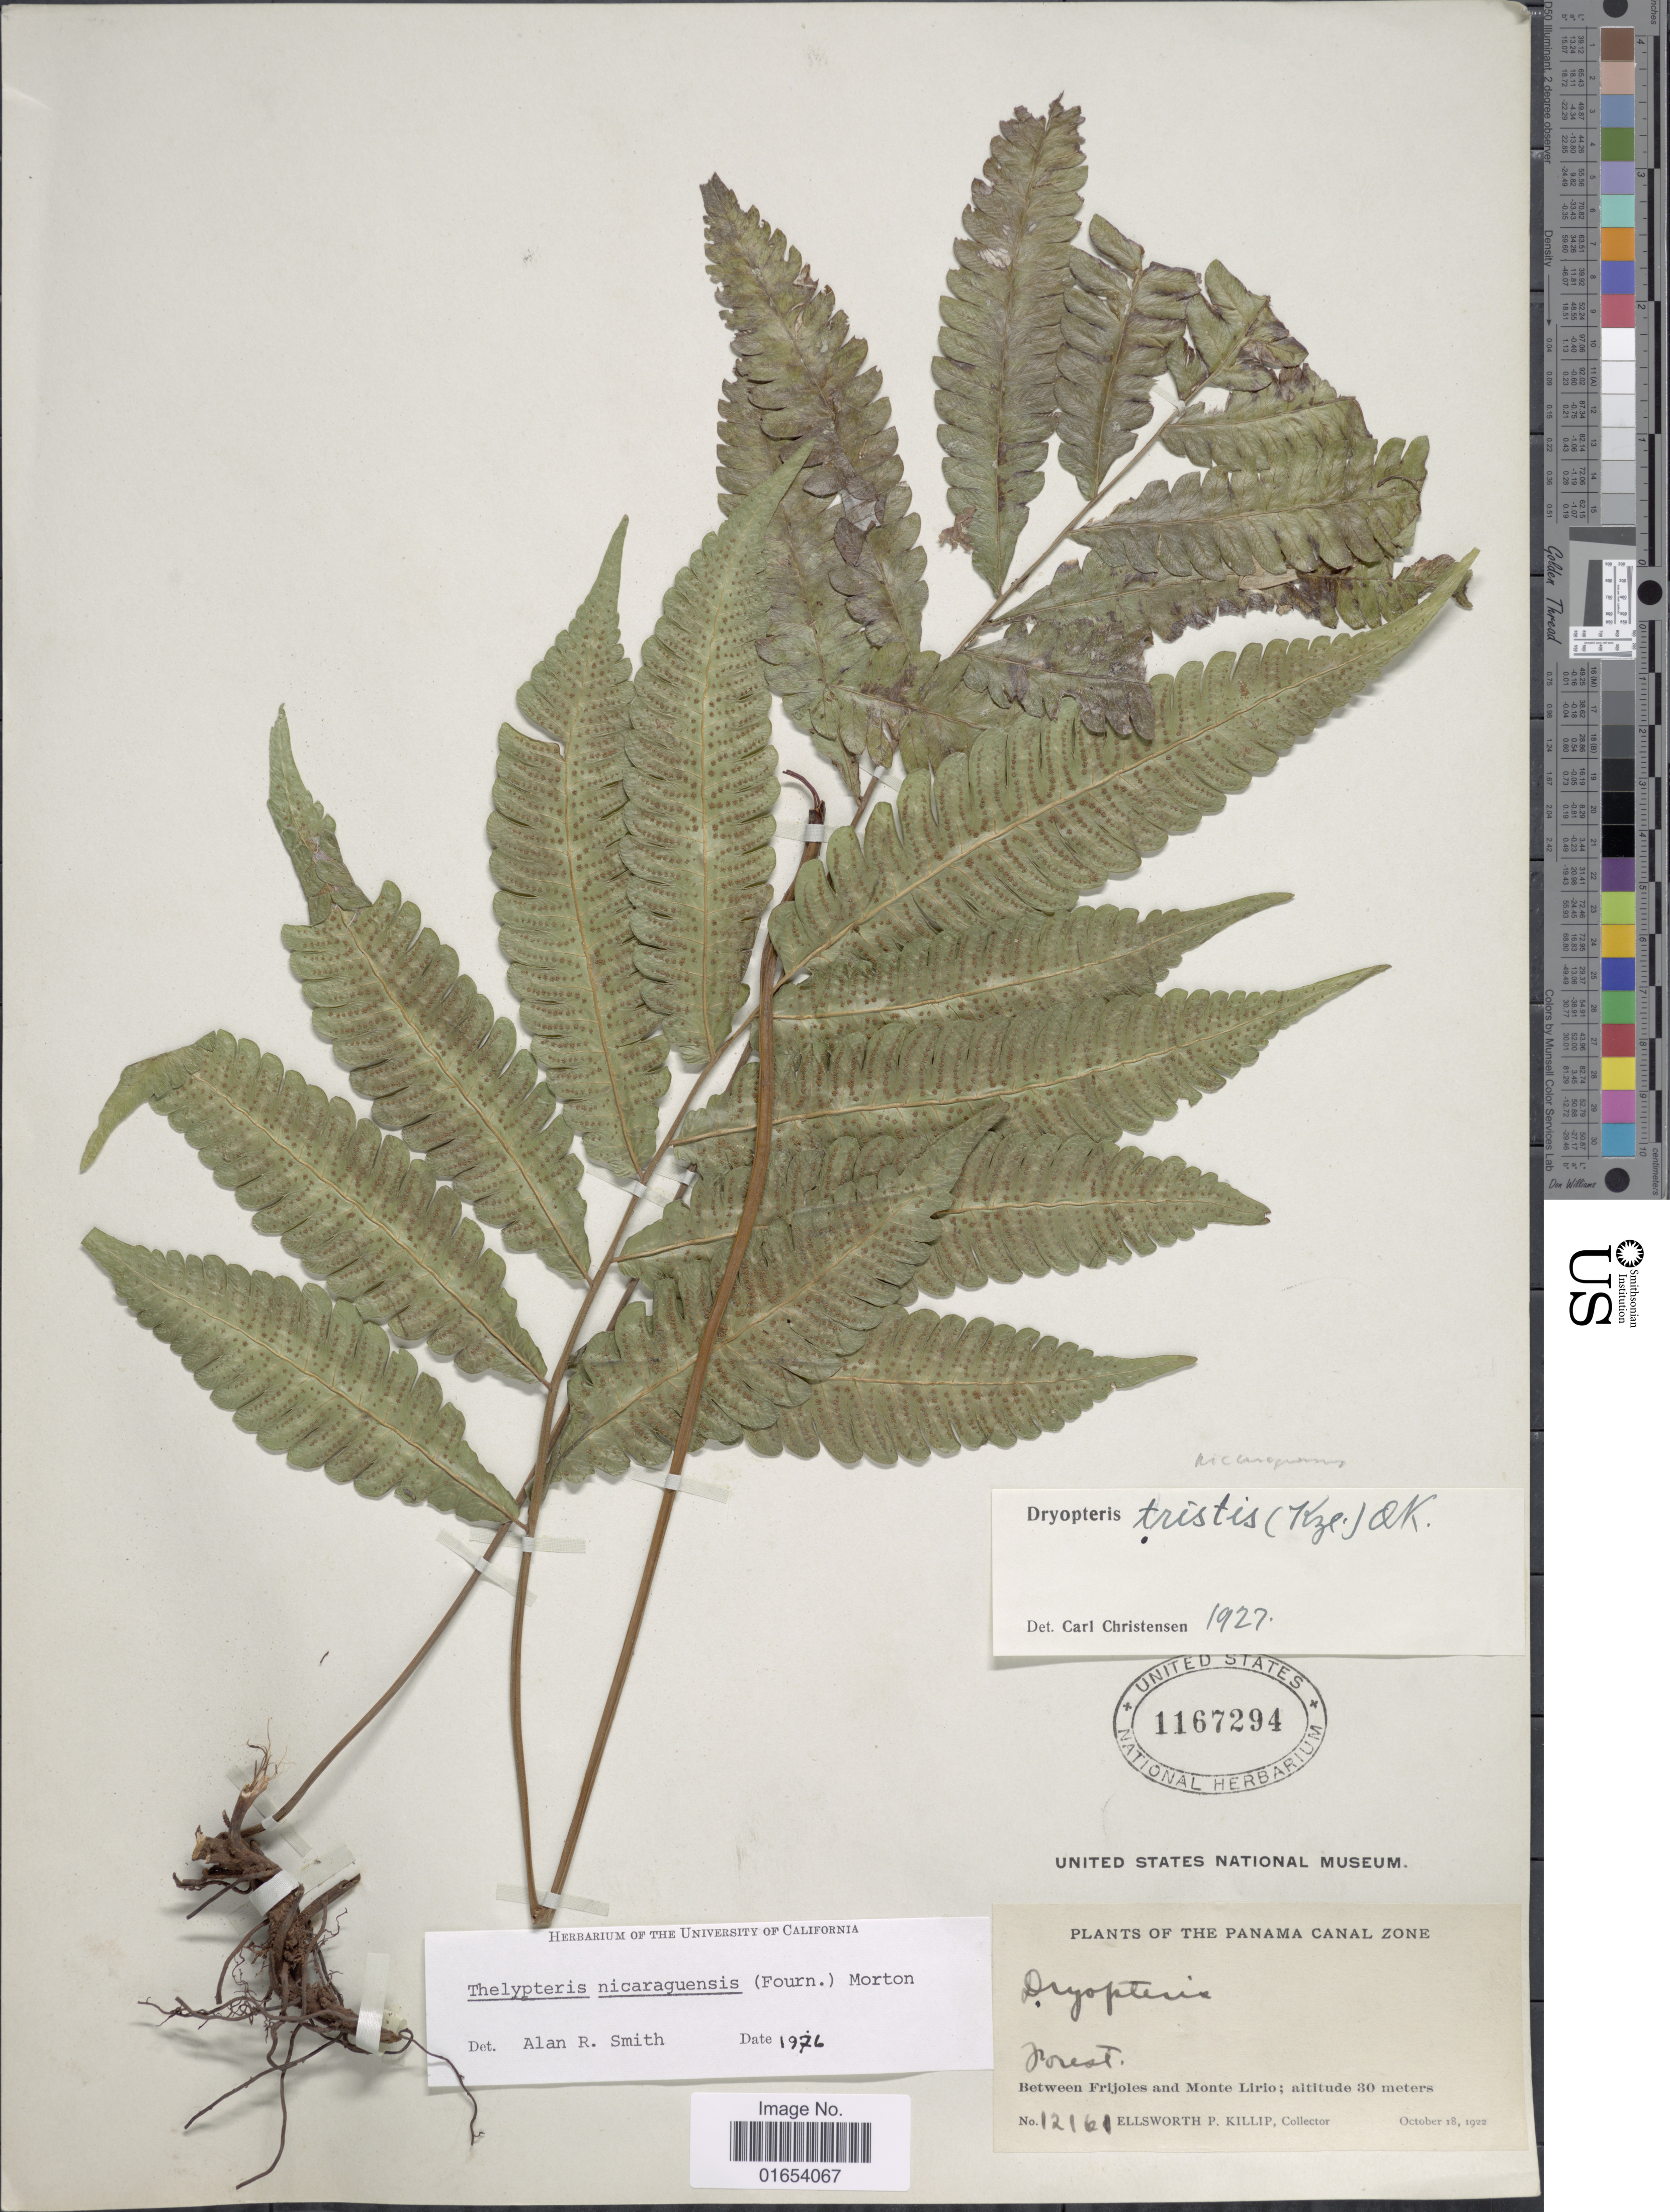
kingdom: Plantae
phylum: Tracheophyta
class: Polypodiopsida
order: Polypodiales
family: Thelypteridaceae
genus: Goniopteris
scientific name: Goniopteris nicaraguensis (C. Chr.) comb. nov., ined 2015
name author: (C. Chr.)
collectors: E. P. Killip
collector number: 12161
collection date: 1922-10-18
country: Panama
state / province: Colón / Panamá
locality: Panama, Canal Zone, between Frijoles and Monte Lirio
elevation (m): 30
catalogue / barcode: US 1167294